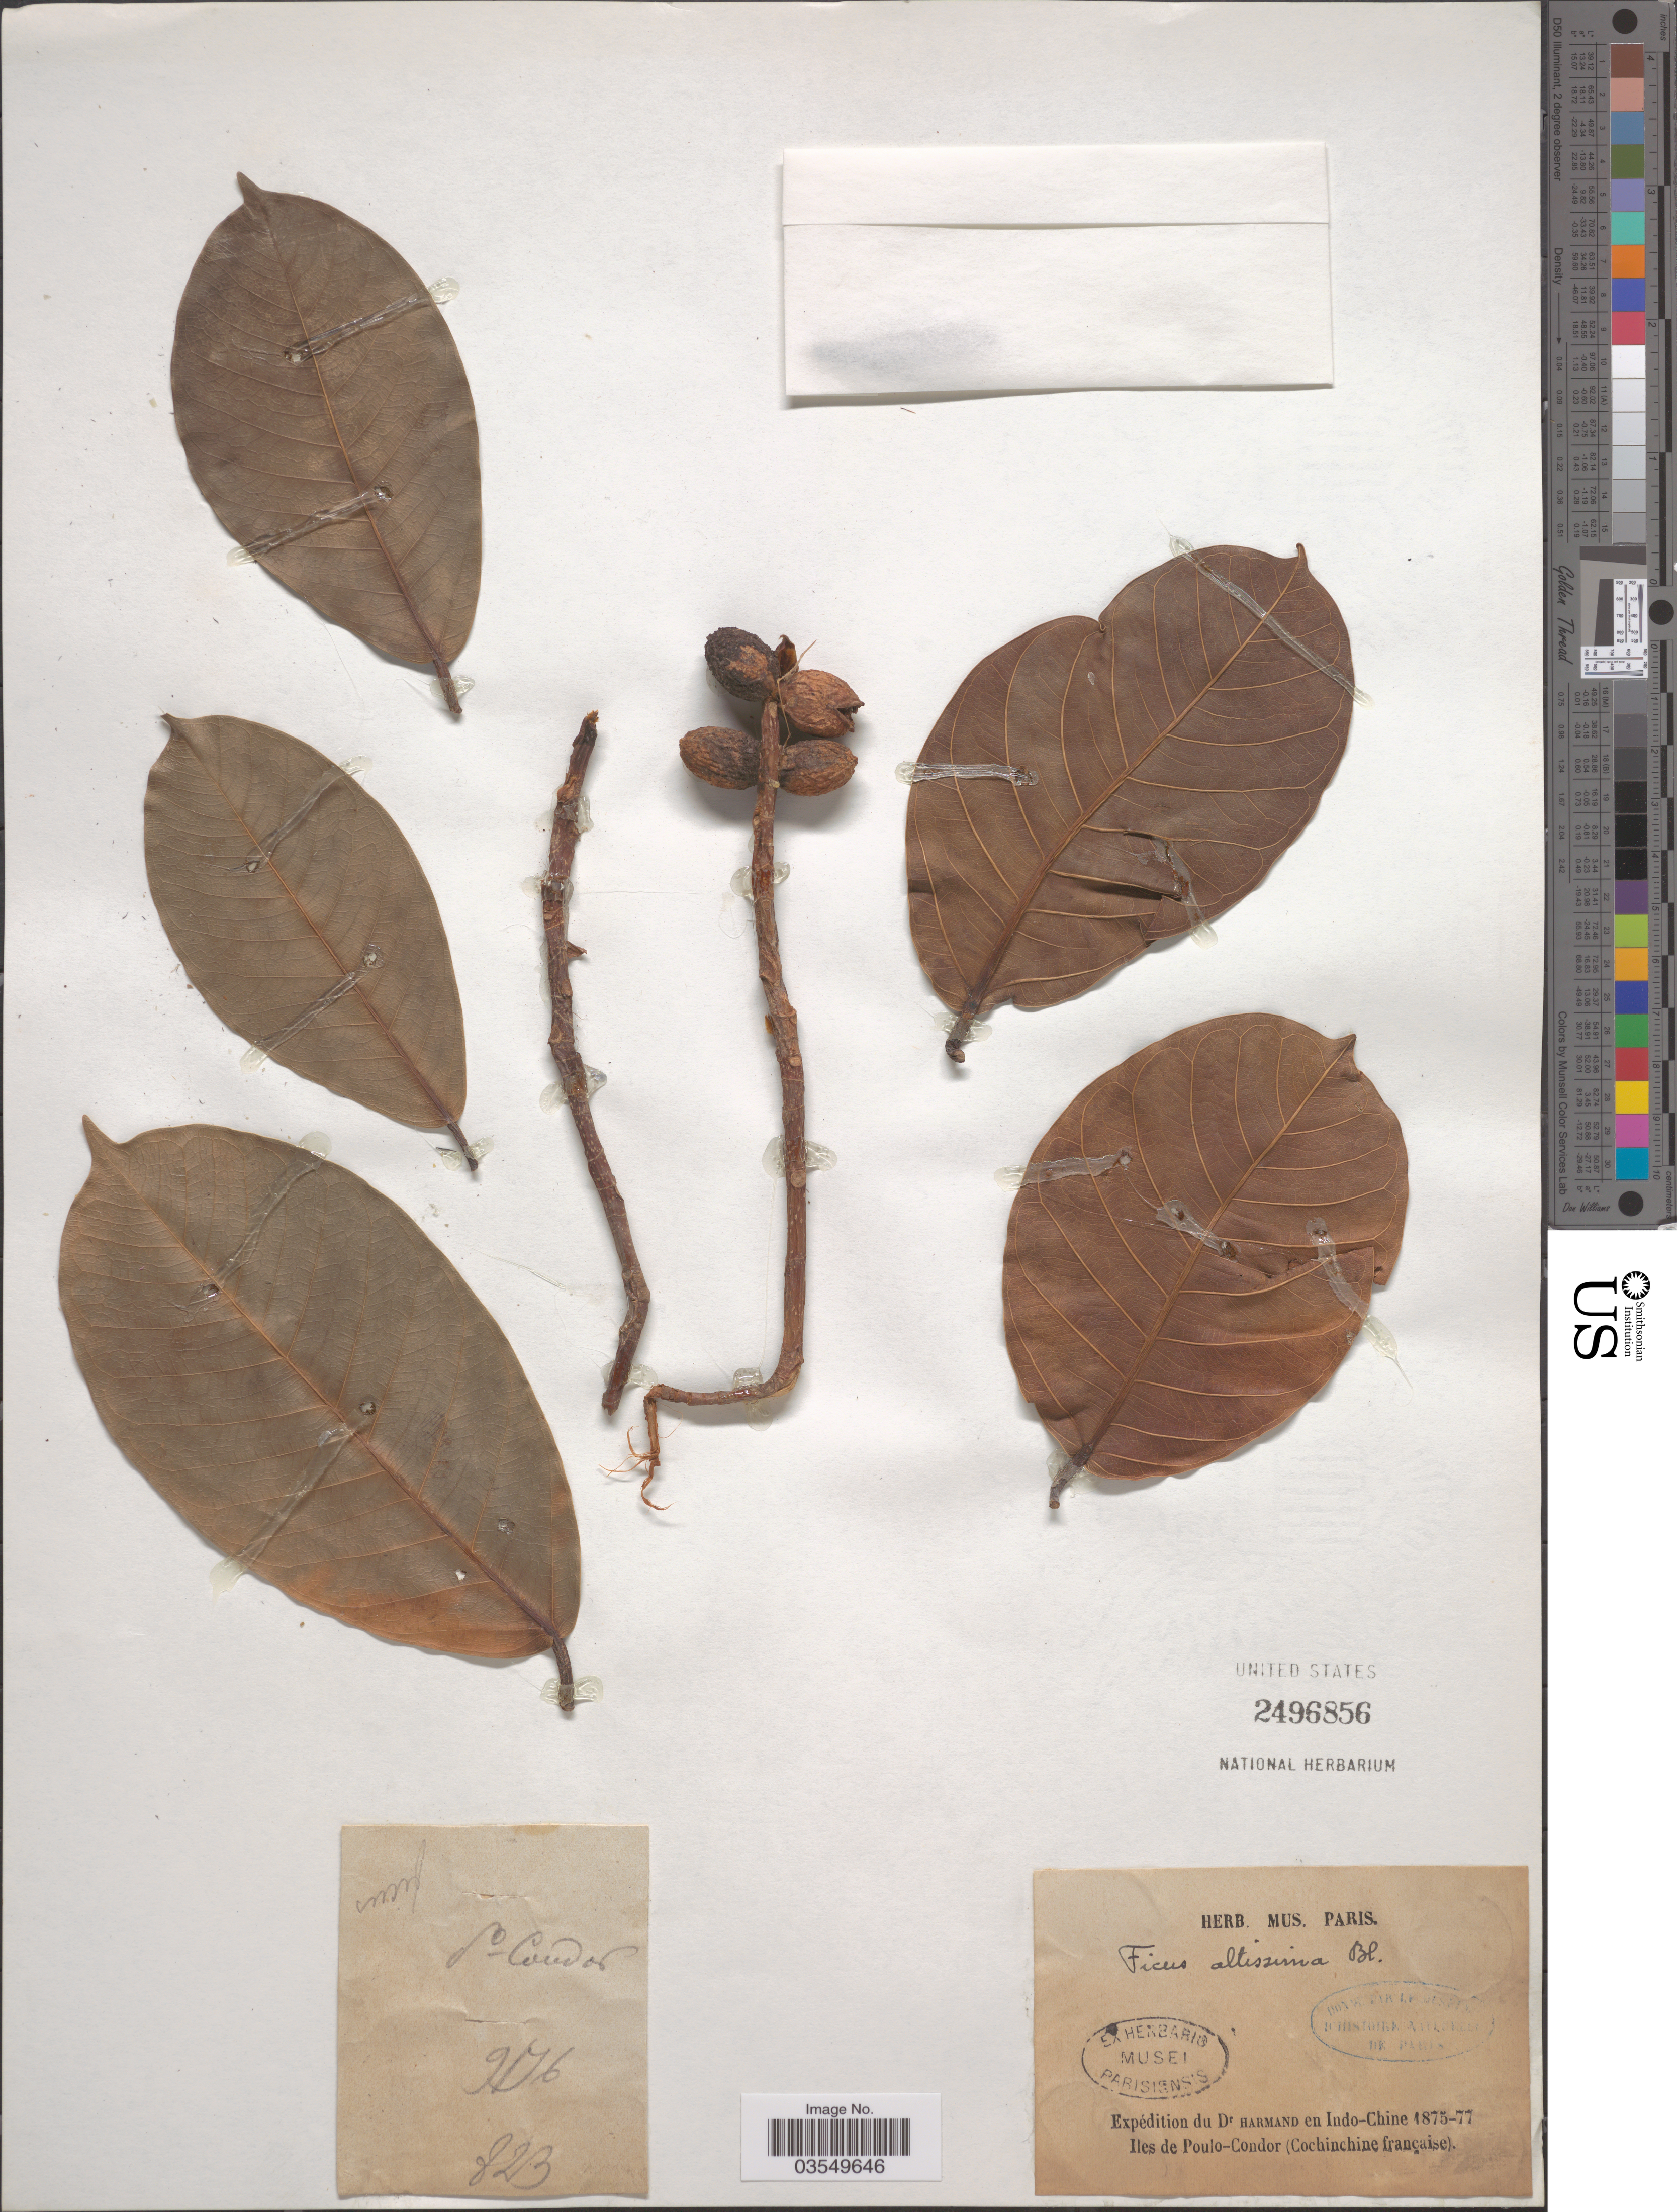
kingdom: Plantae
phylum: Tracheophyta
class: Magnoliopsida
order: Rosales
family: Moraceae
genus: Ficus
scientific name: Ficus altissima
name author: Blume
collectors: Harmand, --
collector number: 723*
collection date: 1876-09/1877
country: Vietnam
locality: Indo-Chine. Iles de Poulo-Condor (Cochinchine française)?.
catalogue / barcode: US 2496856